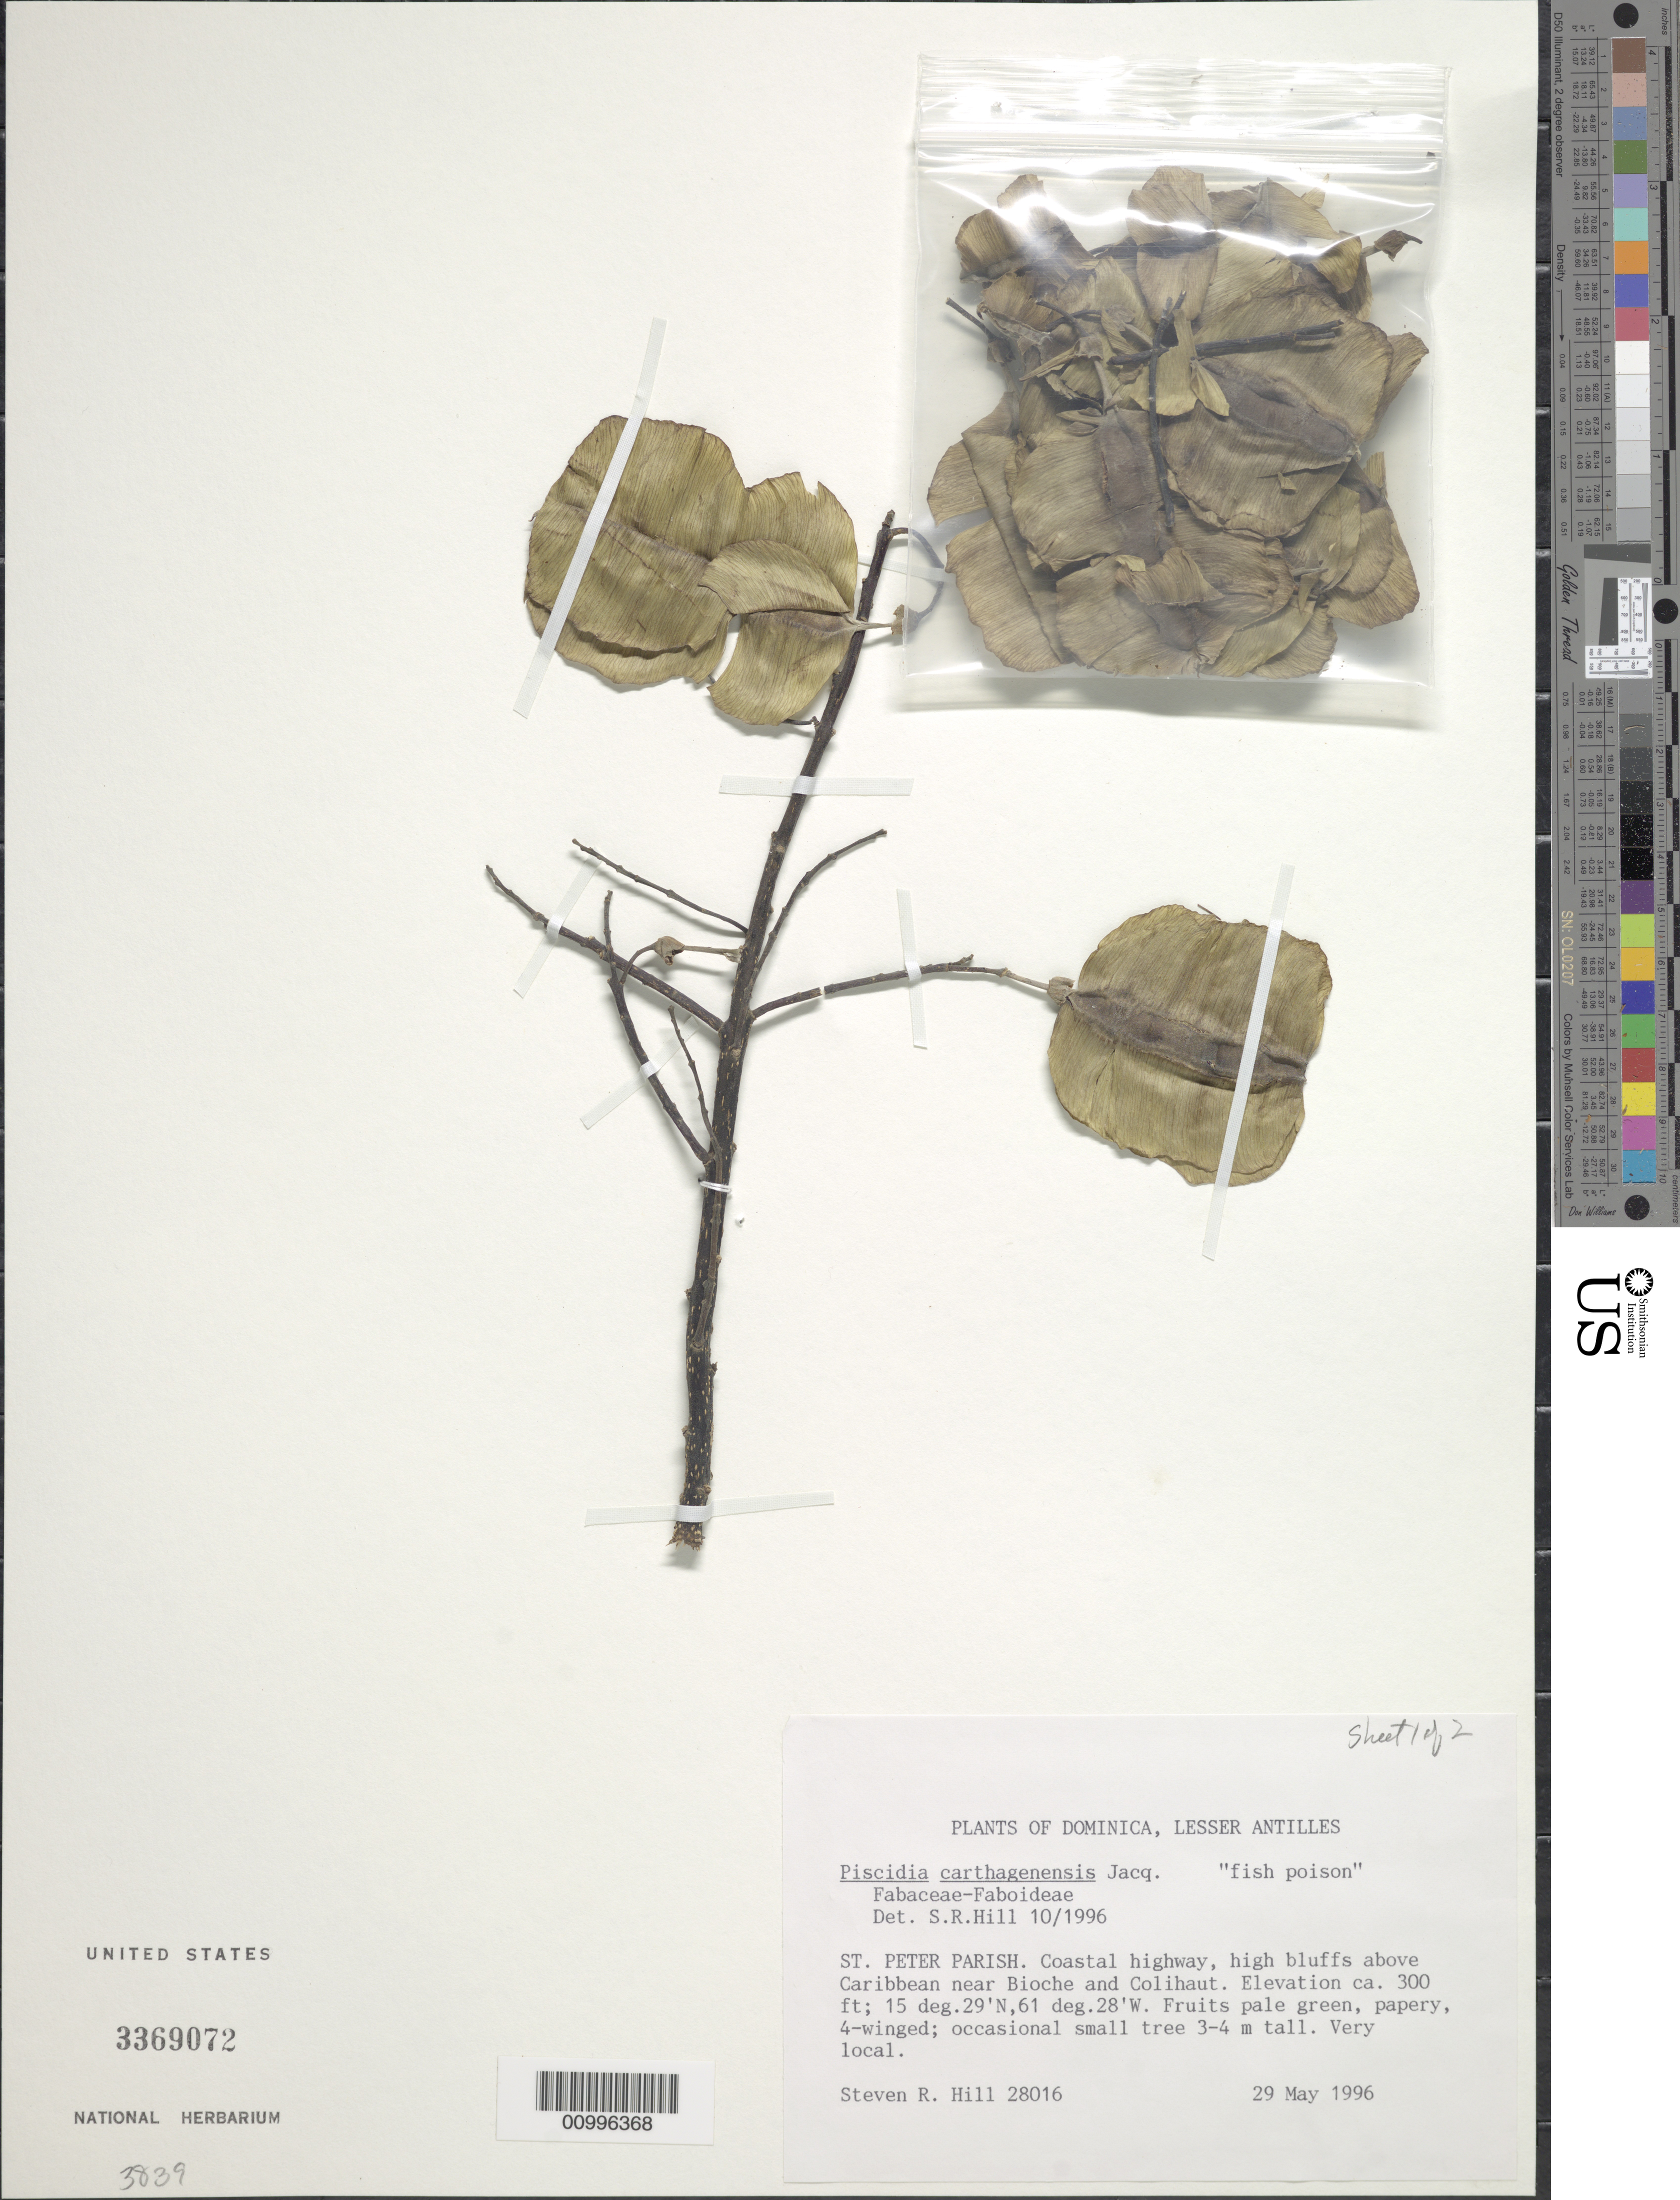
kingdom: Plantae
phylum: Tracheophyta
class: Magnoliopsida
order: Fabales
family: Fabaceae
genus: Piscidia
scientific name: Piscidia carthagenensis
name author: Jacq.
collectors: S. R. Hill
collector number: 28016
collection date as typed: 29 May 1996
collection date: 1996-05-29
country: Dominica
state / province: St. Peter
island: Dominica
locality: Lesser Antilles, coastal highway, high bluffs above Caribbean near Bioche an Calihaut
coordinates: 0 N, 0 E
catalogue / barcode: US 3369072